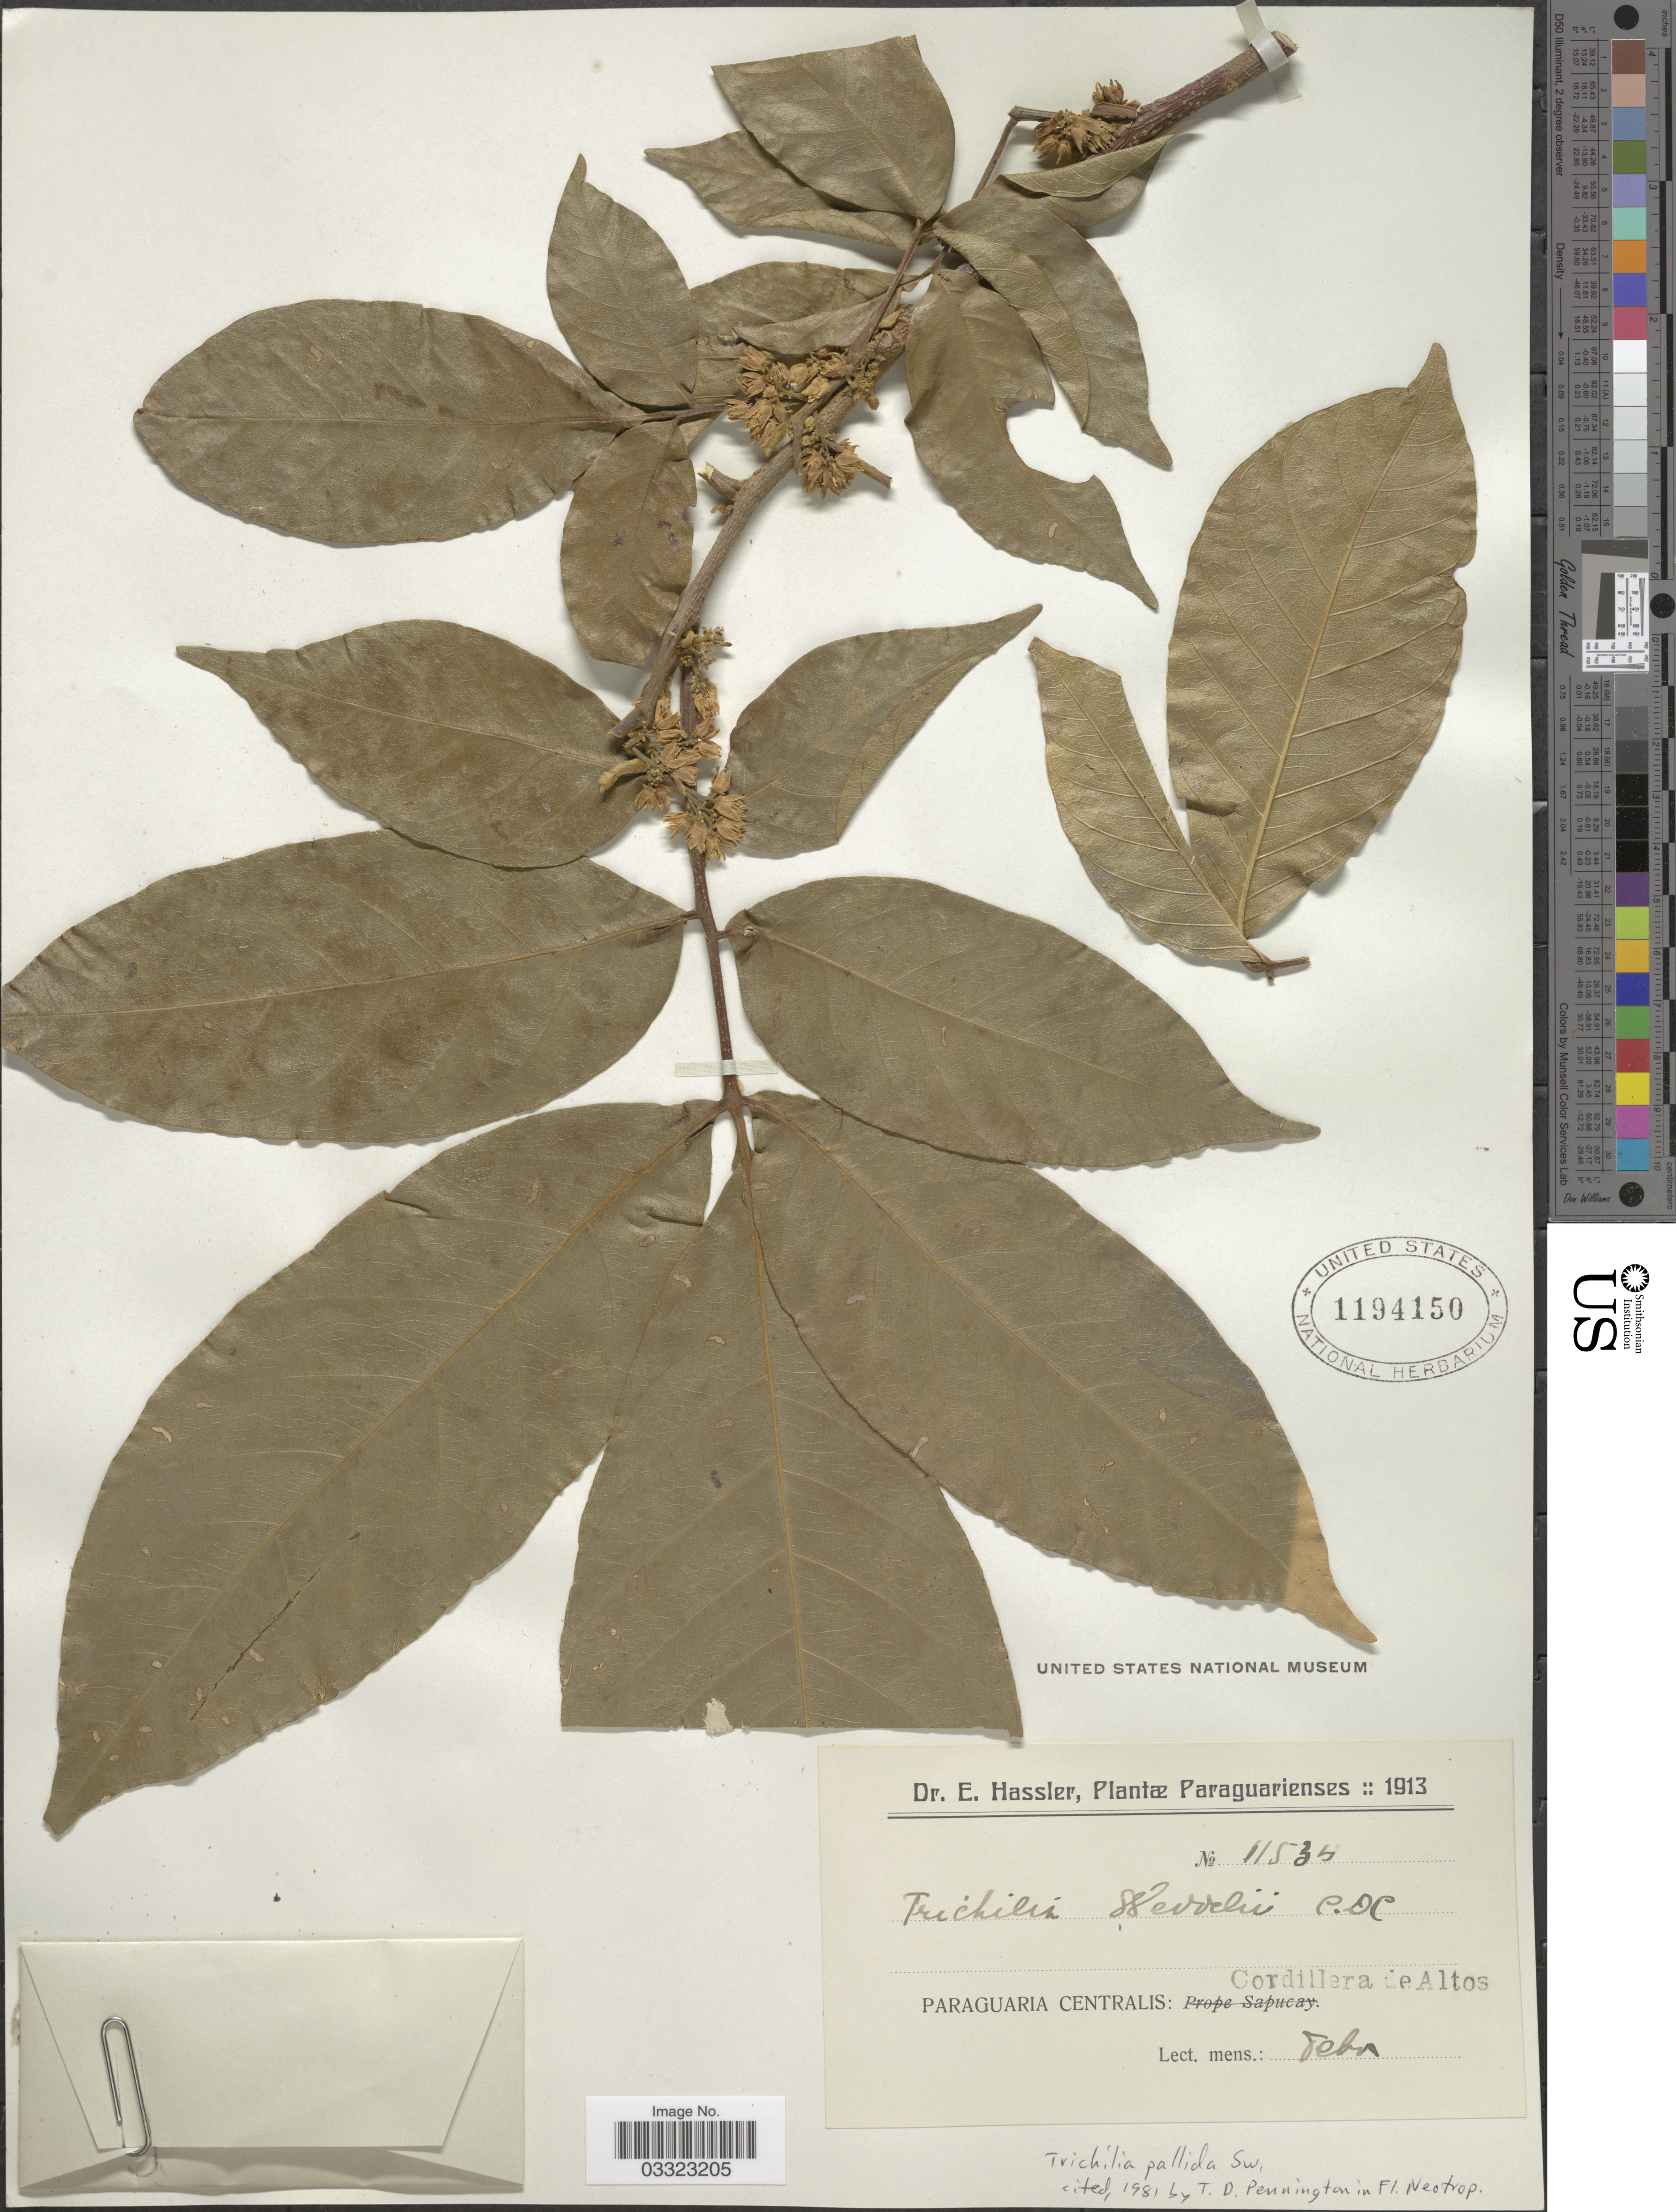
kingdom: Plantae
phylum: Tracheophyta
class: Magnoliopsida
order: Sapindales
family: Meliaceae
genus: Trichilia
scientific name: Trichilia pallida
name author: Sw.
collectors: E. Hassler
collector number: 11534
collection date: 1913-02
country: Paraguay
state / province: Central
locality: Paraguari Centralis: Cordillera de Altos.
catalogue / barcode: US 1194150